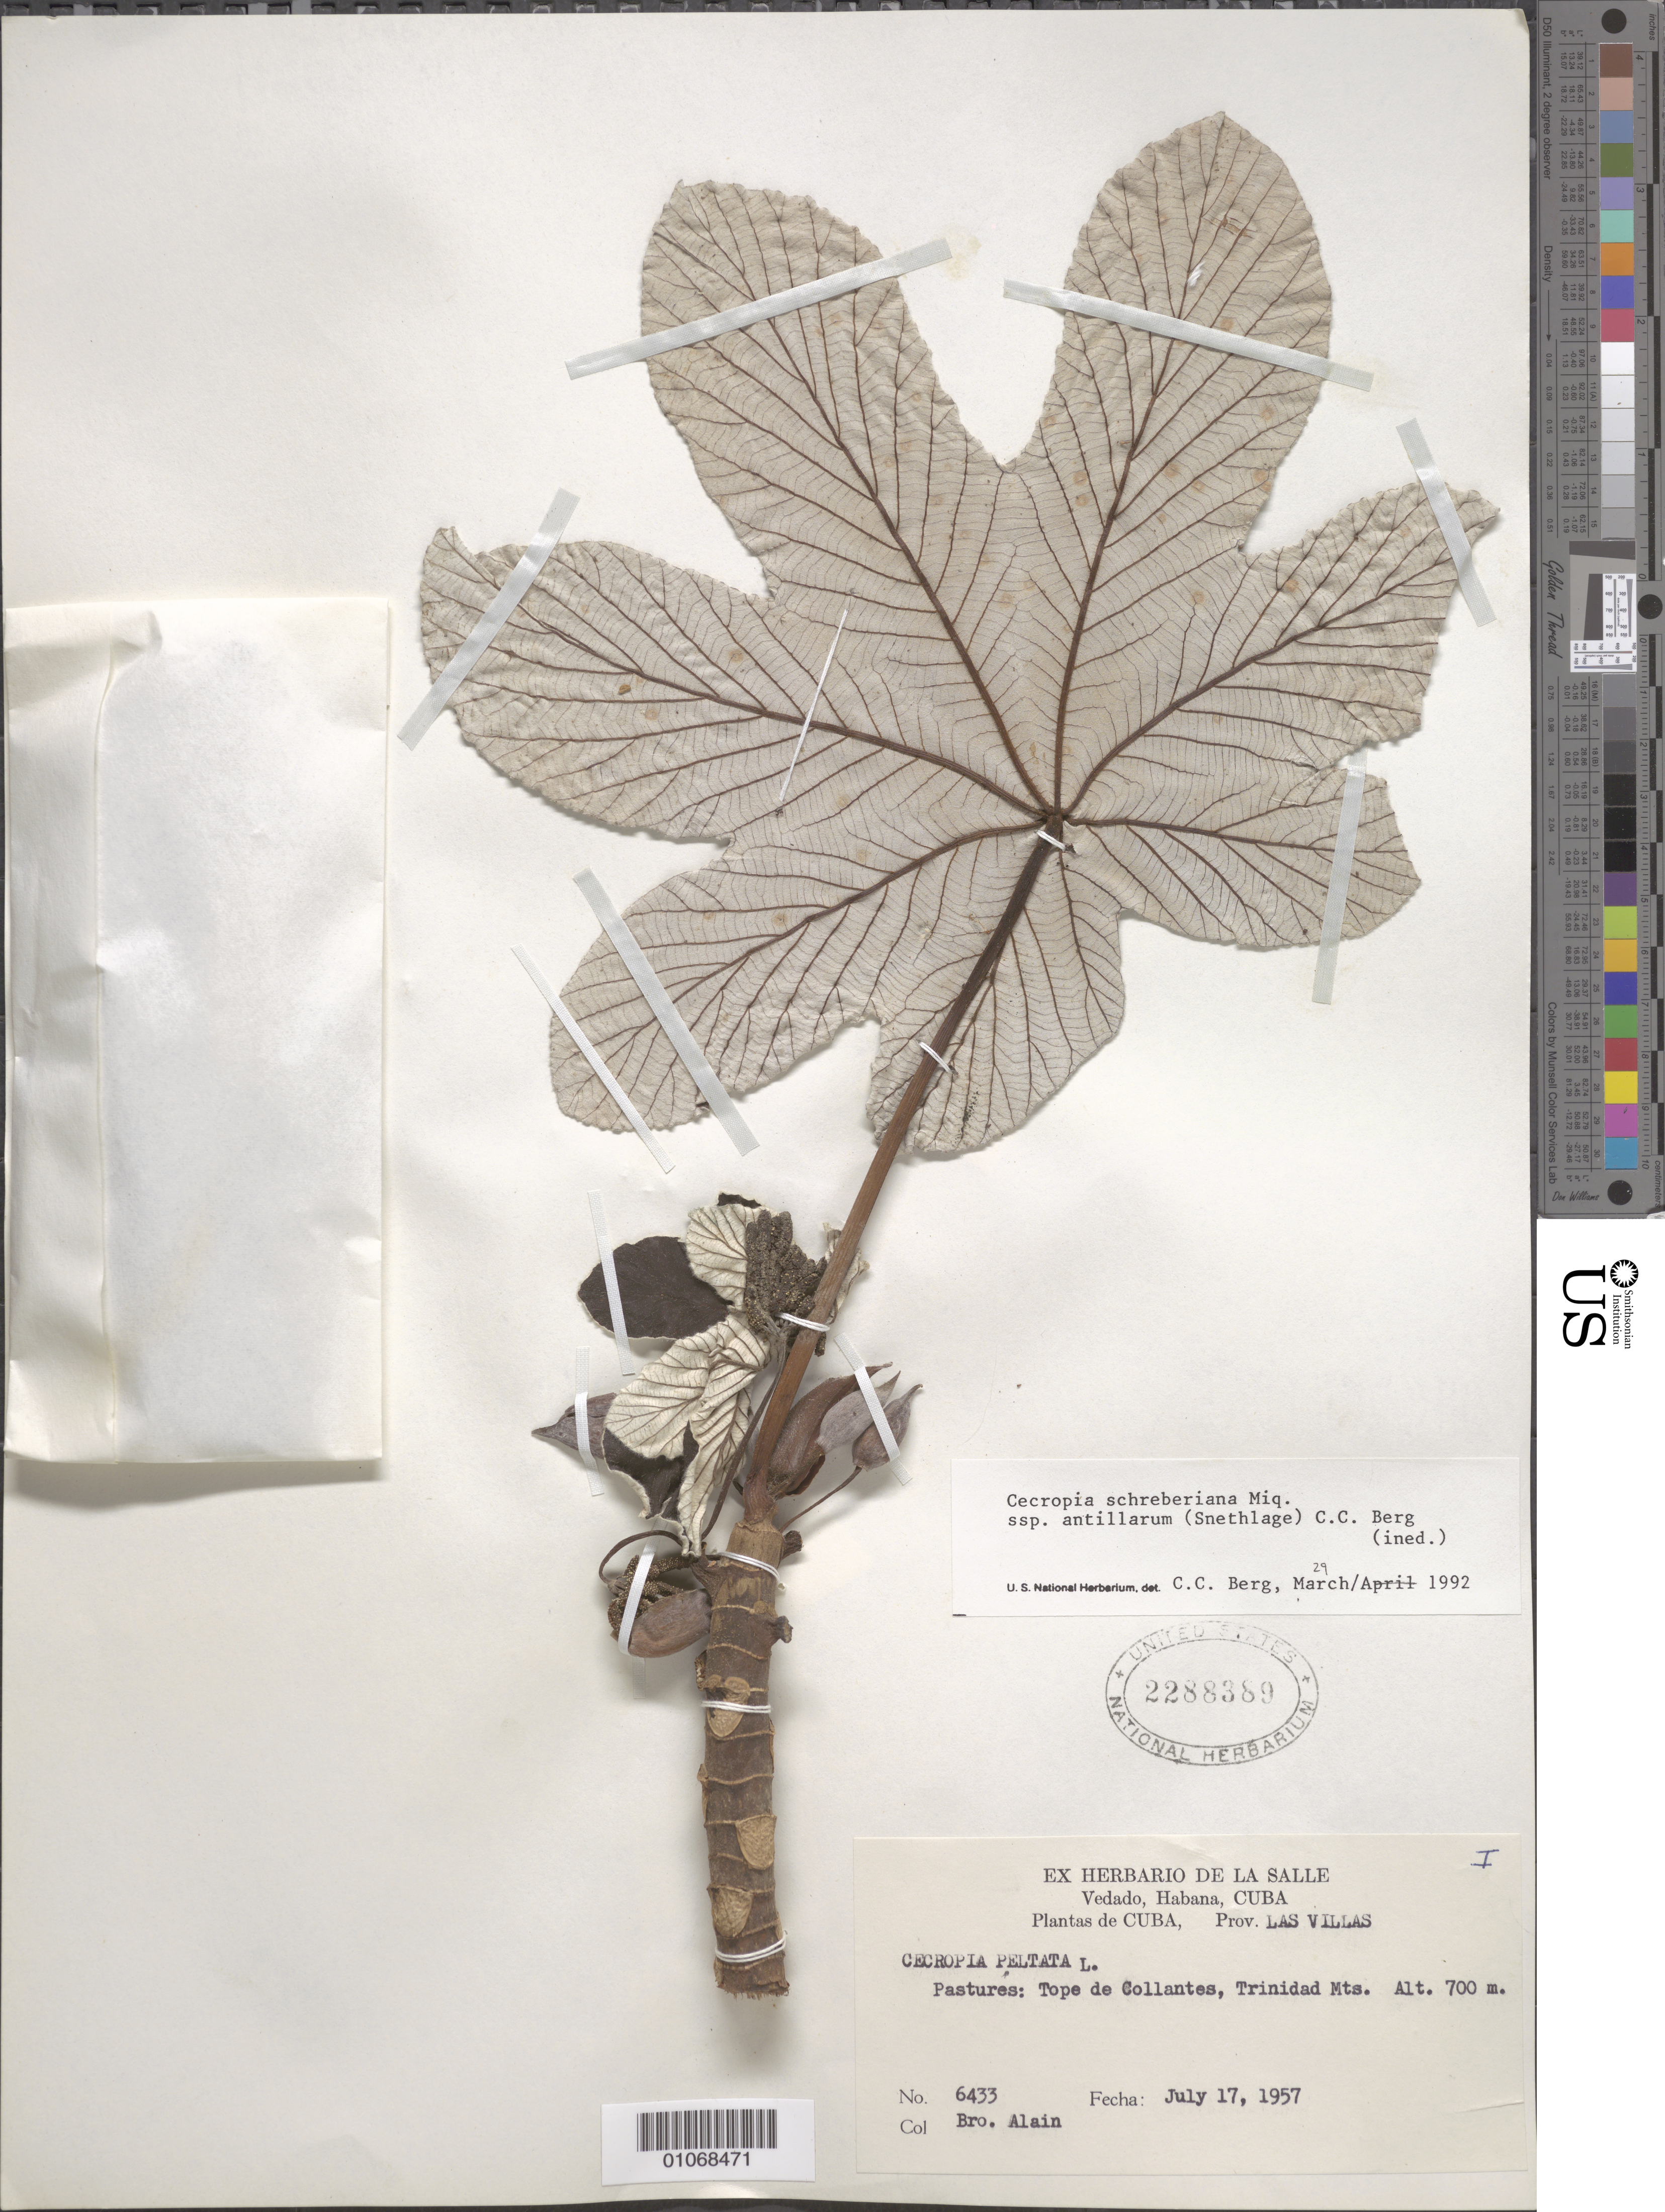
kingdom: Plantae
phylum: Tracheophyta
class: Magnoliopsida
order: Rosales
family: Urticaceae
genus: Cecropia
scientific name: Cecropia schreberiana subsp. antillarum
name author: (Snethl.) C.C. Berg & P. Franco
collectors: A. H. Liogier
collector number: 6433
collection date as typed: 17 Jul 1957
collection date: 1957-07-17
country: Cuba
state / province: Las Villas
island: Cuba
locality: Pastures: Tope de Collantes, Trinidad Mts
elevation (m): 700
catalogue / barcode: US 2288389